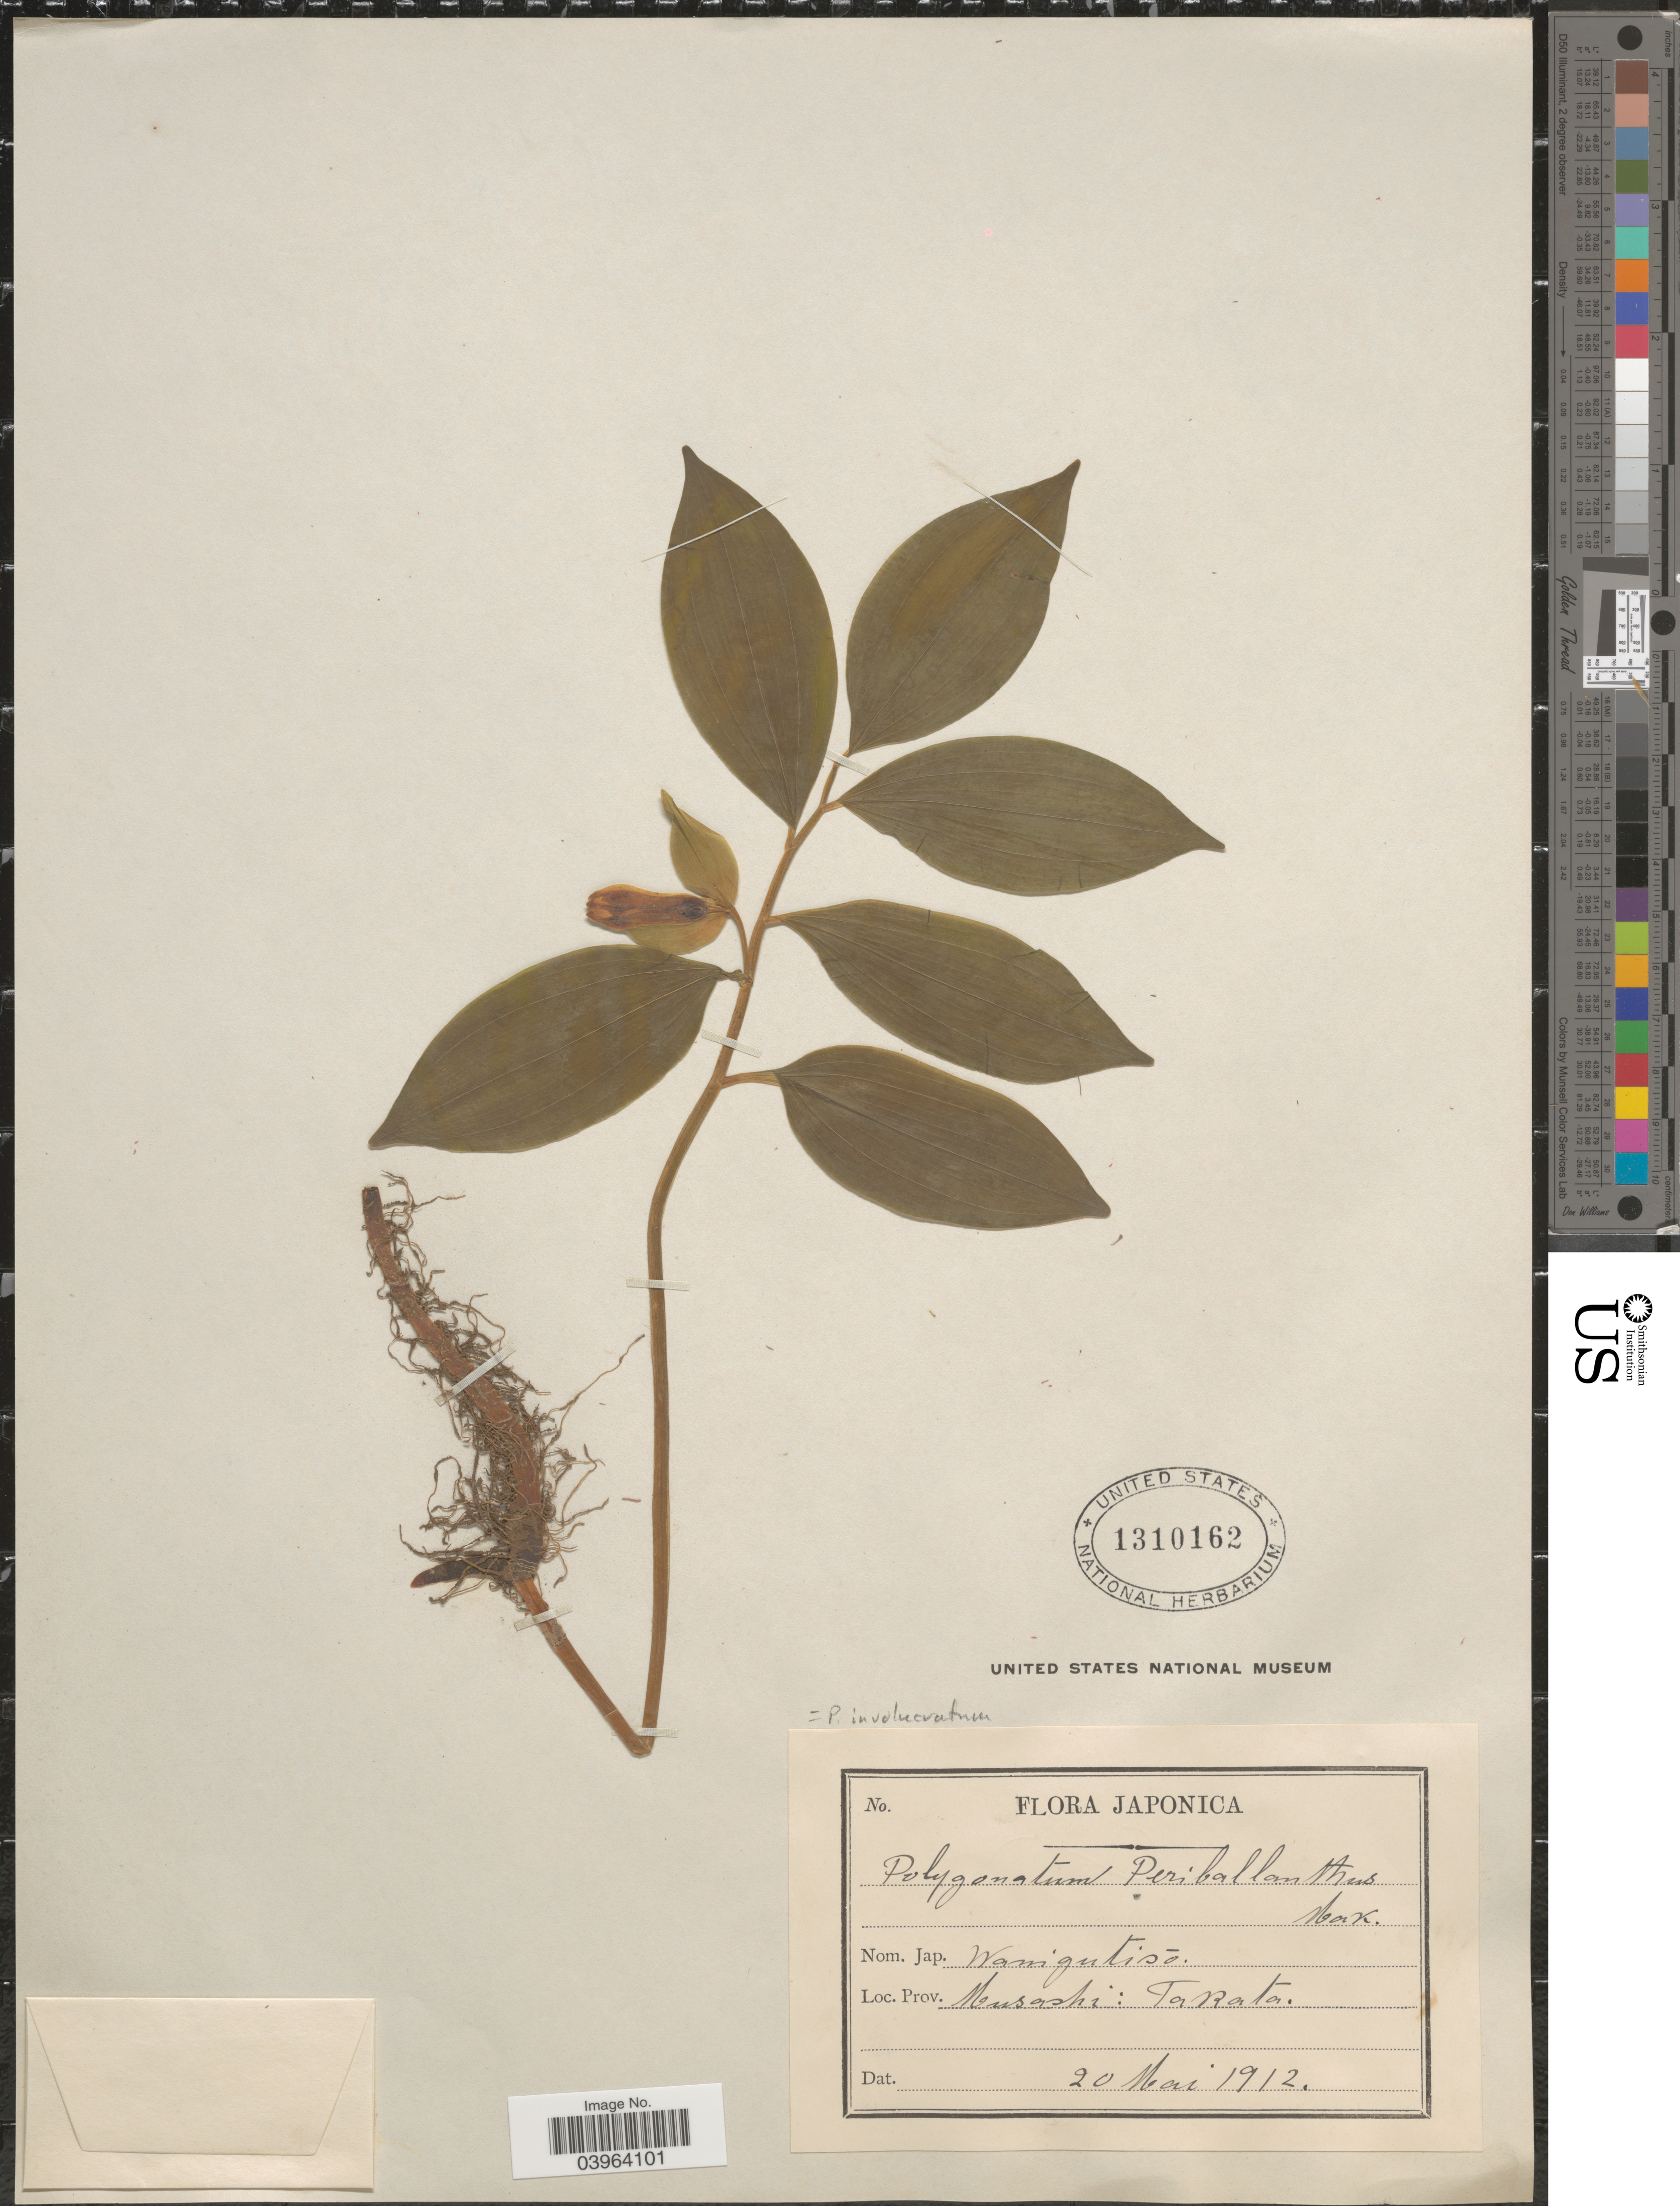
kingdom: Plantae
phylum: Tracheophyta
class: Liliopsida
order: Asparagales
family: Asparagaceae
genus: Polygonatum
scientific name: Polygonatum involucratum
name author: (Franch. & Sav.) Maxim.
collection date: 1912-05-20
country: Japan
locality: Prov. Musashi: Takata.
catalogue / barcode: US 1310162